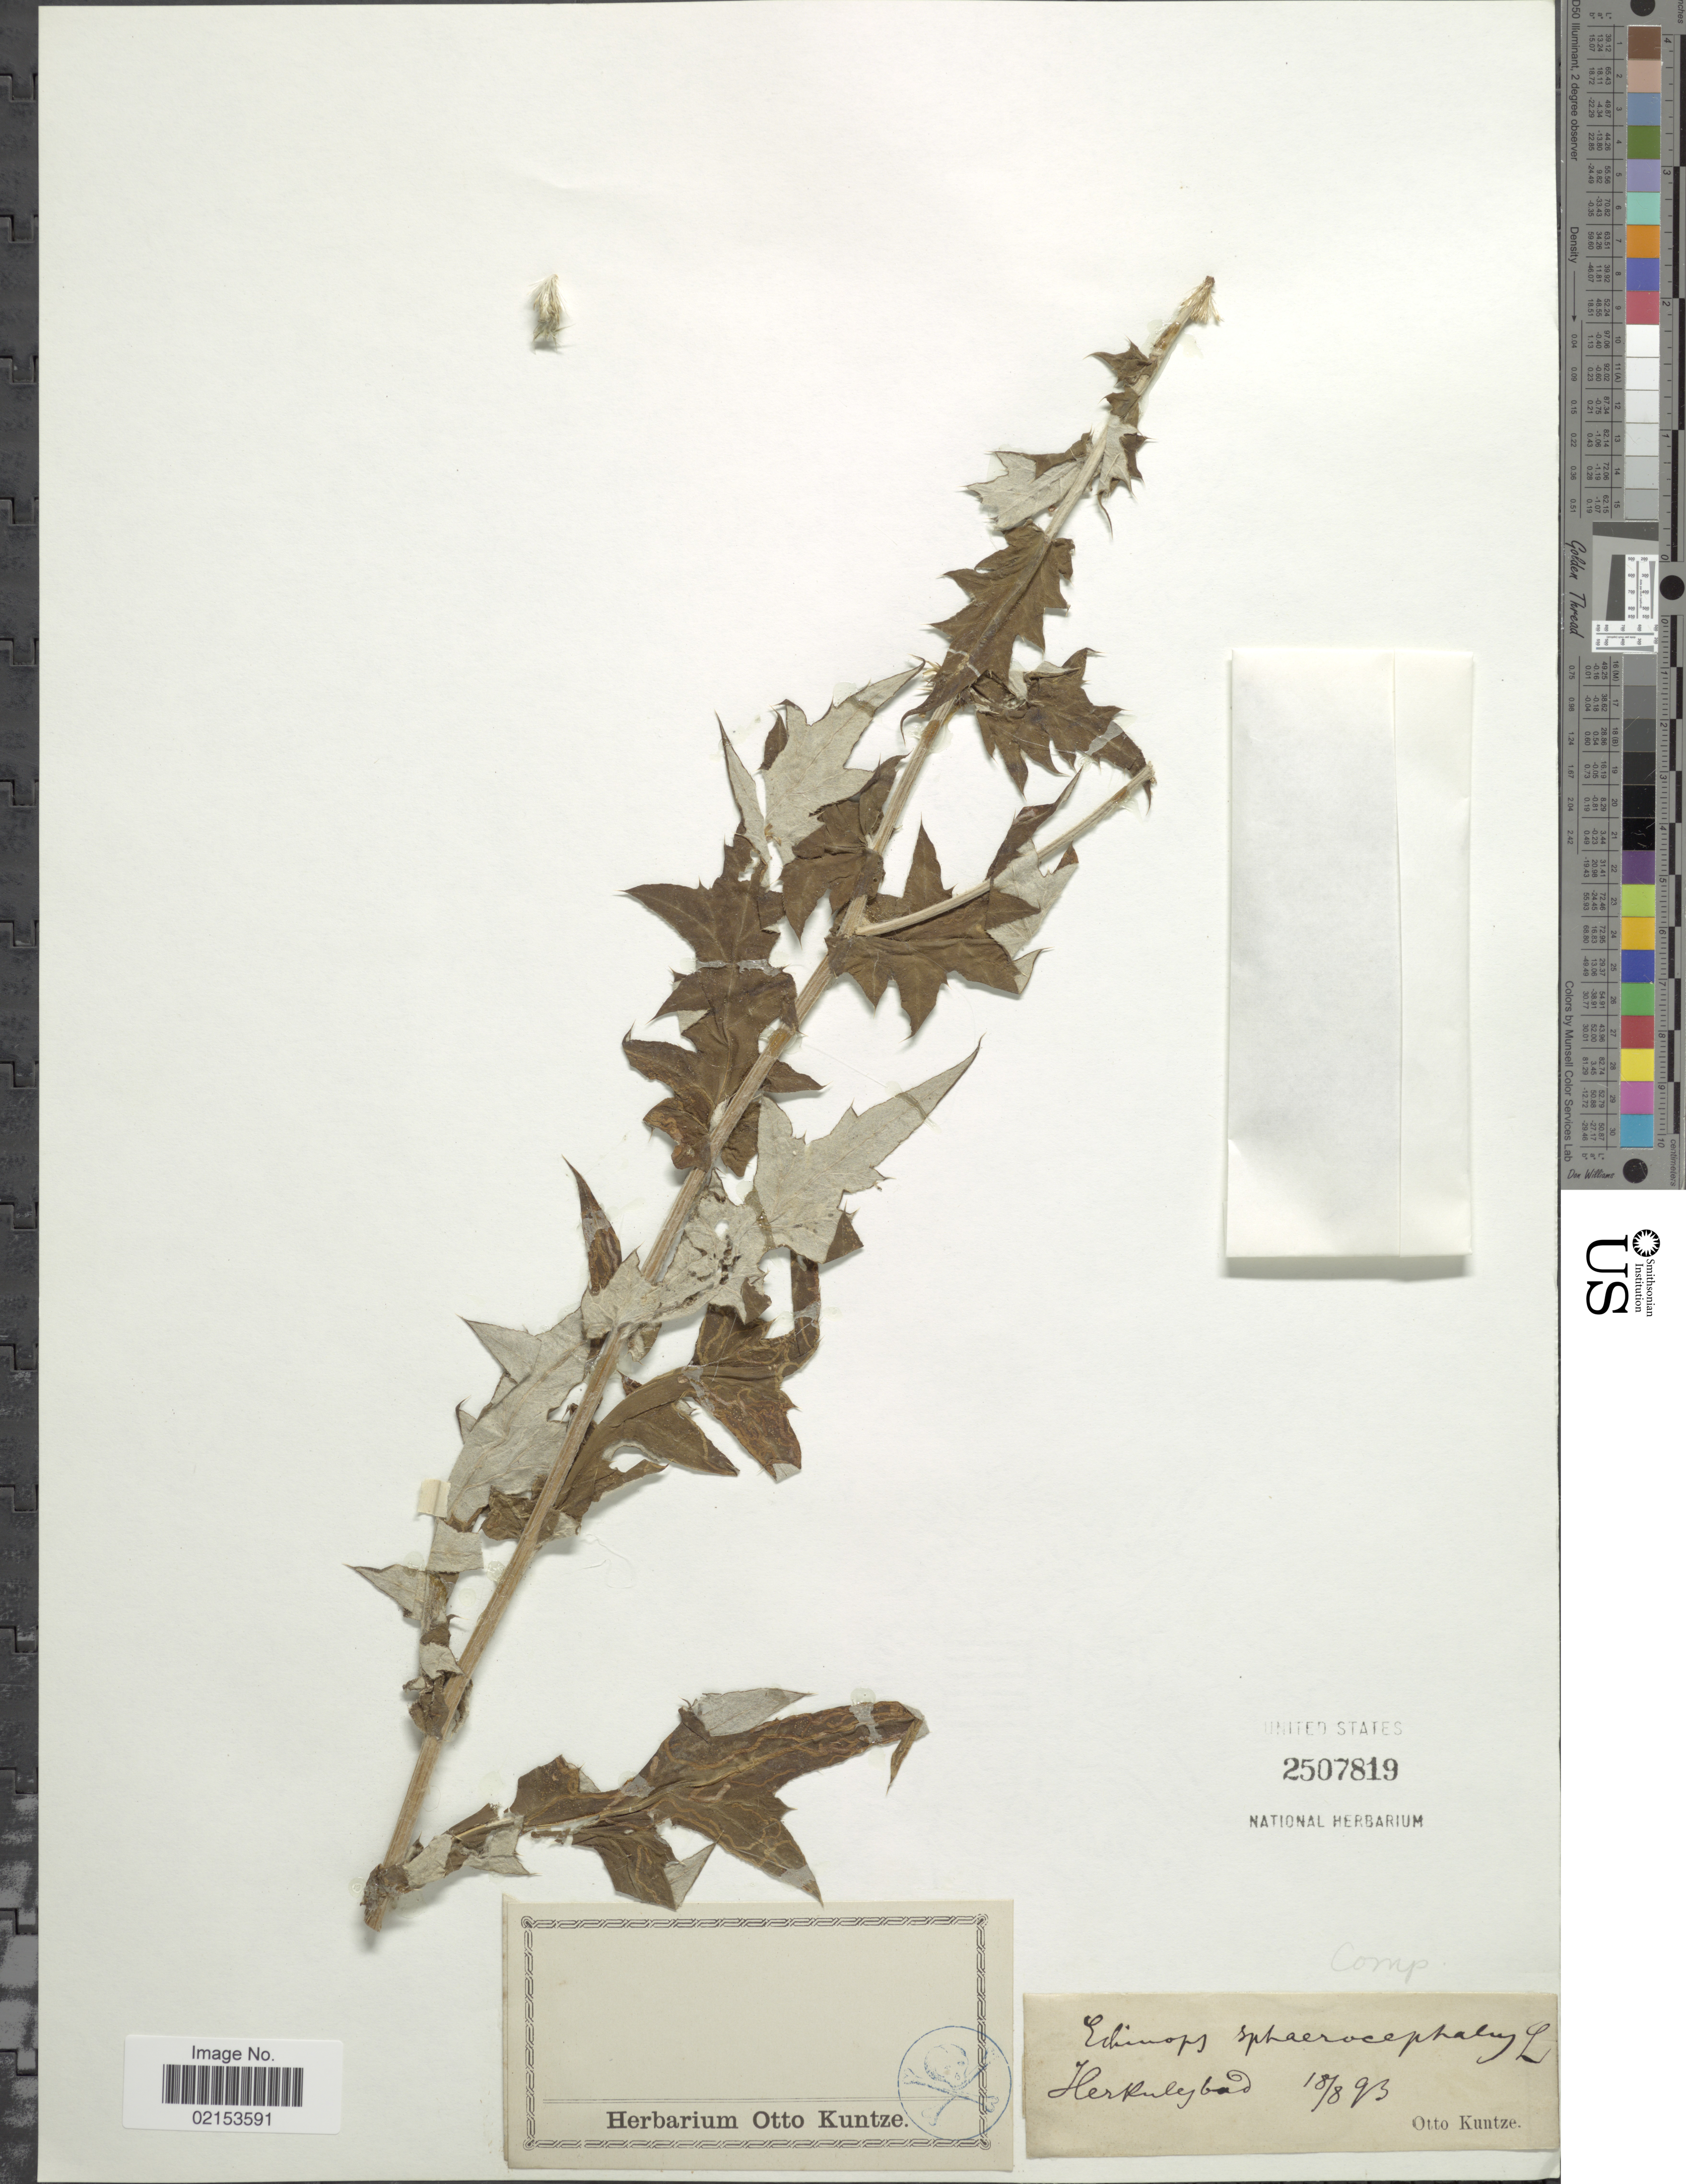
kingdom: Plantae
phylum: Tracheophyta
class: Magnoliopsida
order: Asterales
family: Asteraceae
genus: Echinops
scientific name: Echinops sphaerocephalus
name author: L.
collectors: C.E.O. Kuntze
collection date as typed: Transcribed d/m/y: 18/8/93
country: Romania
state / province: Caras-Severin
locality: Herkulesbad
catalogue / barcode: US 2507819